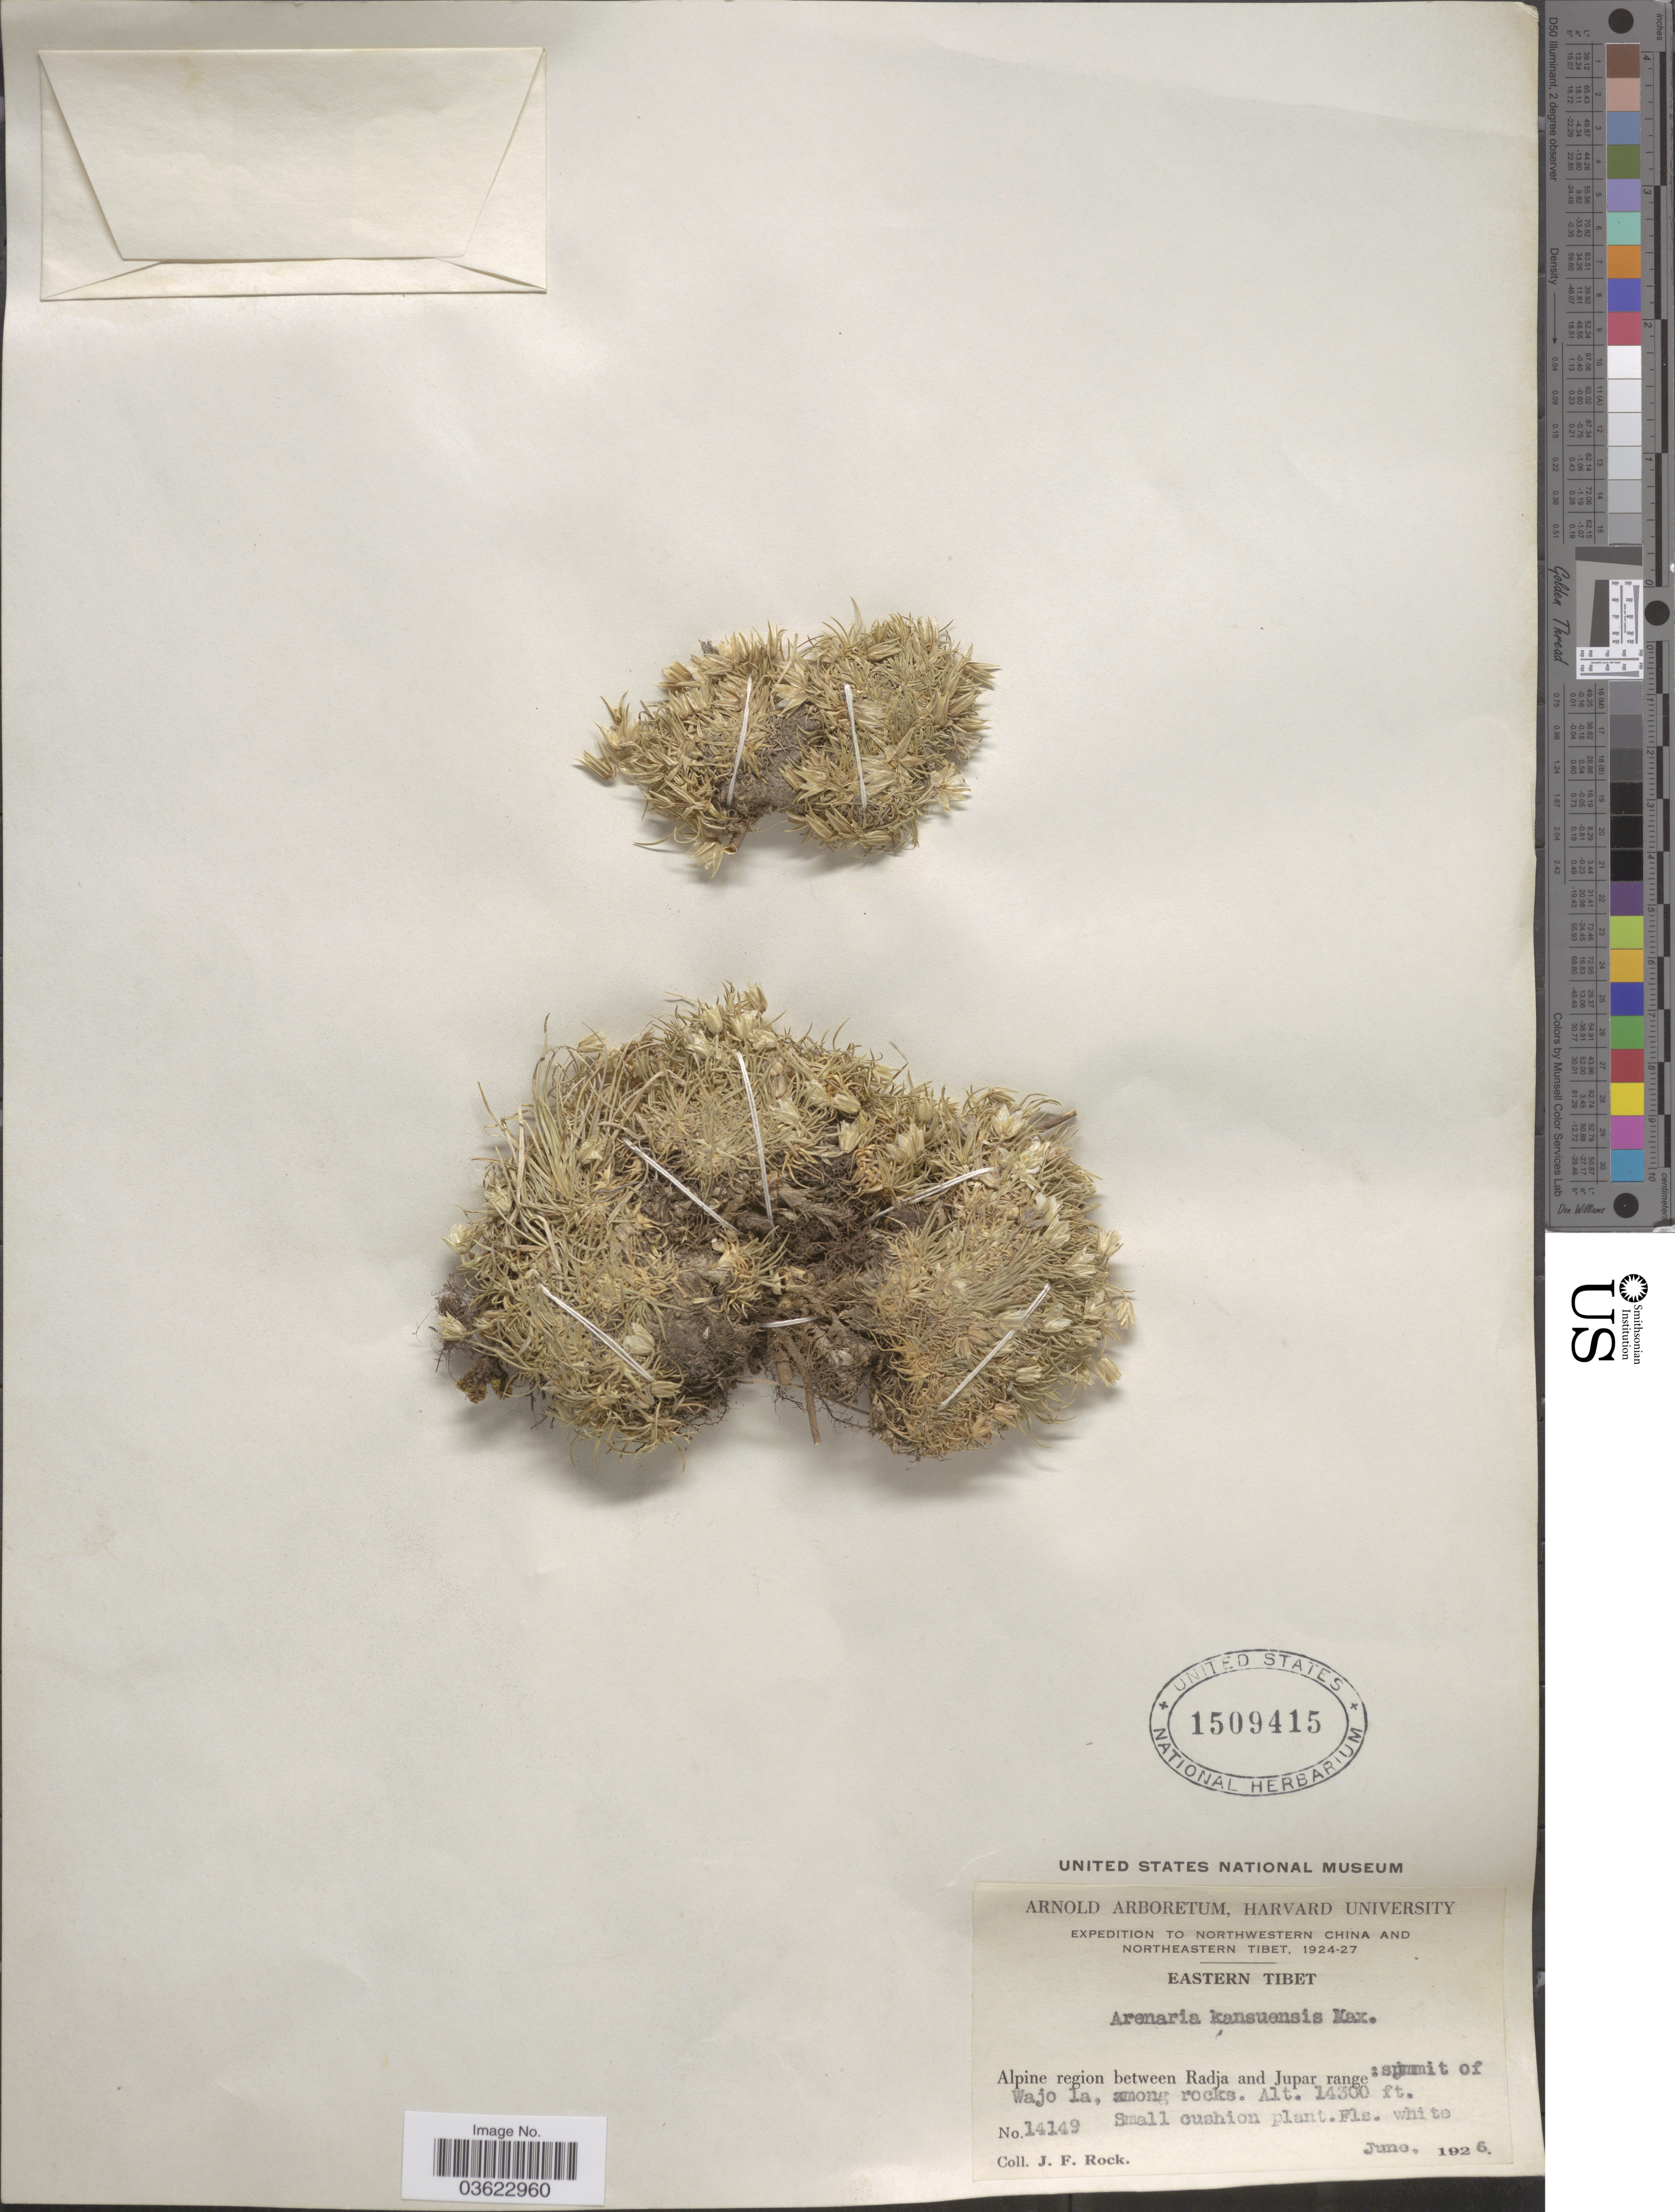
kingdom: Plantae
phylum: Tracheophyta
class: Magnoliopsida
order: Caryophyllales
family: Caryophyllaceae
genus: Eremogone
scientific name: Eremogone kansuensis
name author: (Maxim.) Dillenb. & Kadereit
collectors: J. Rock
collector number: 14149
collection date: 1926-06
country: China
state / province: Xizang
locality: Northwestern China and northeastern Tibet. Alpine region between Radja and Jupar range: summit of Wajo la, among rocks.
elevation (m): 4359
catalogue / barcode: US 1509415